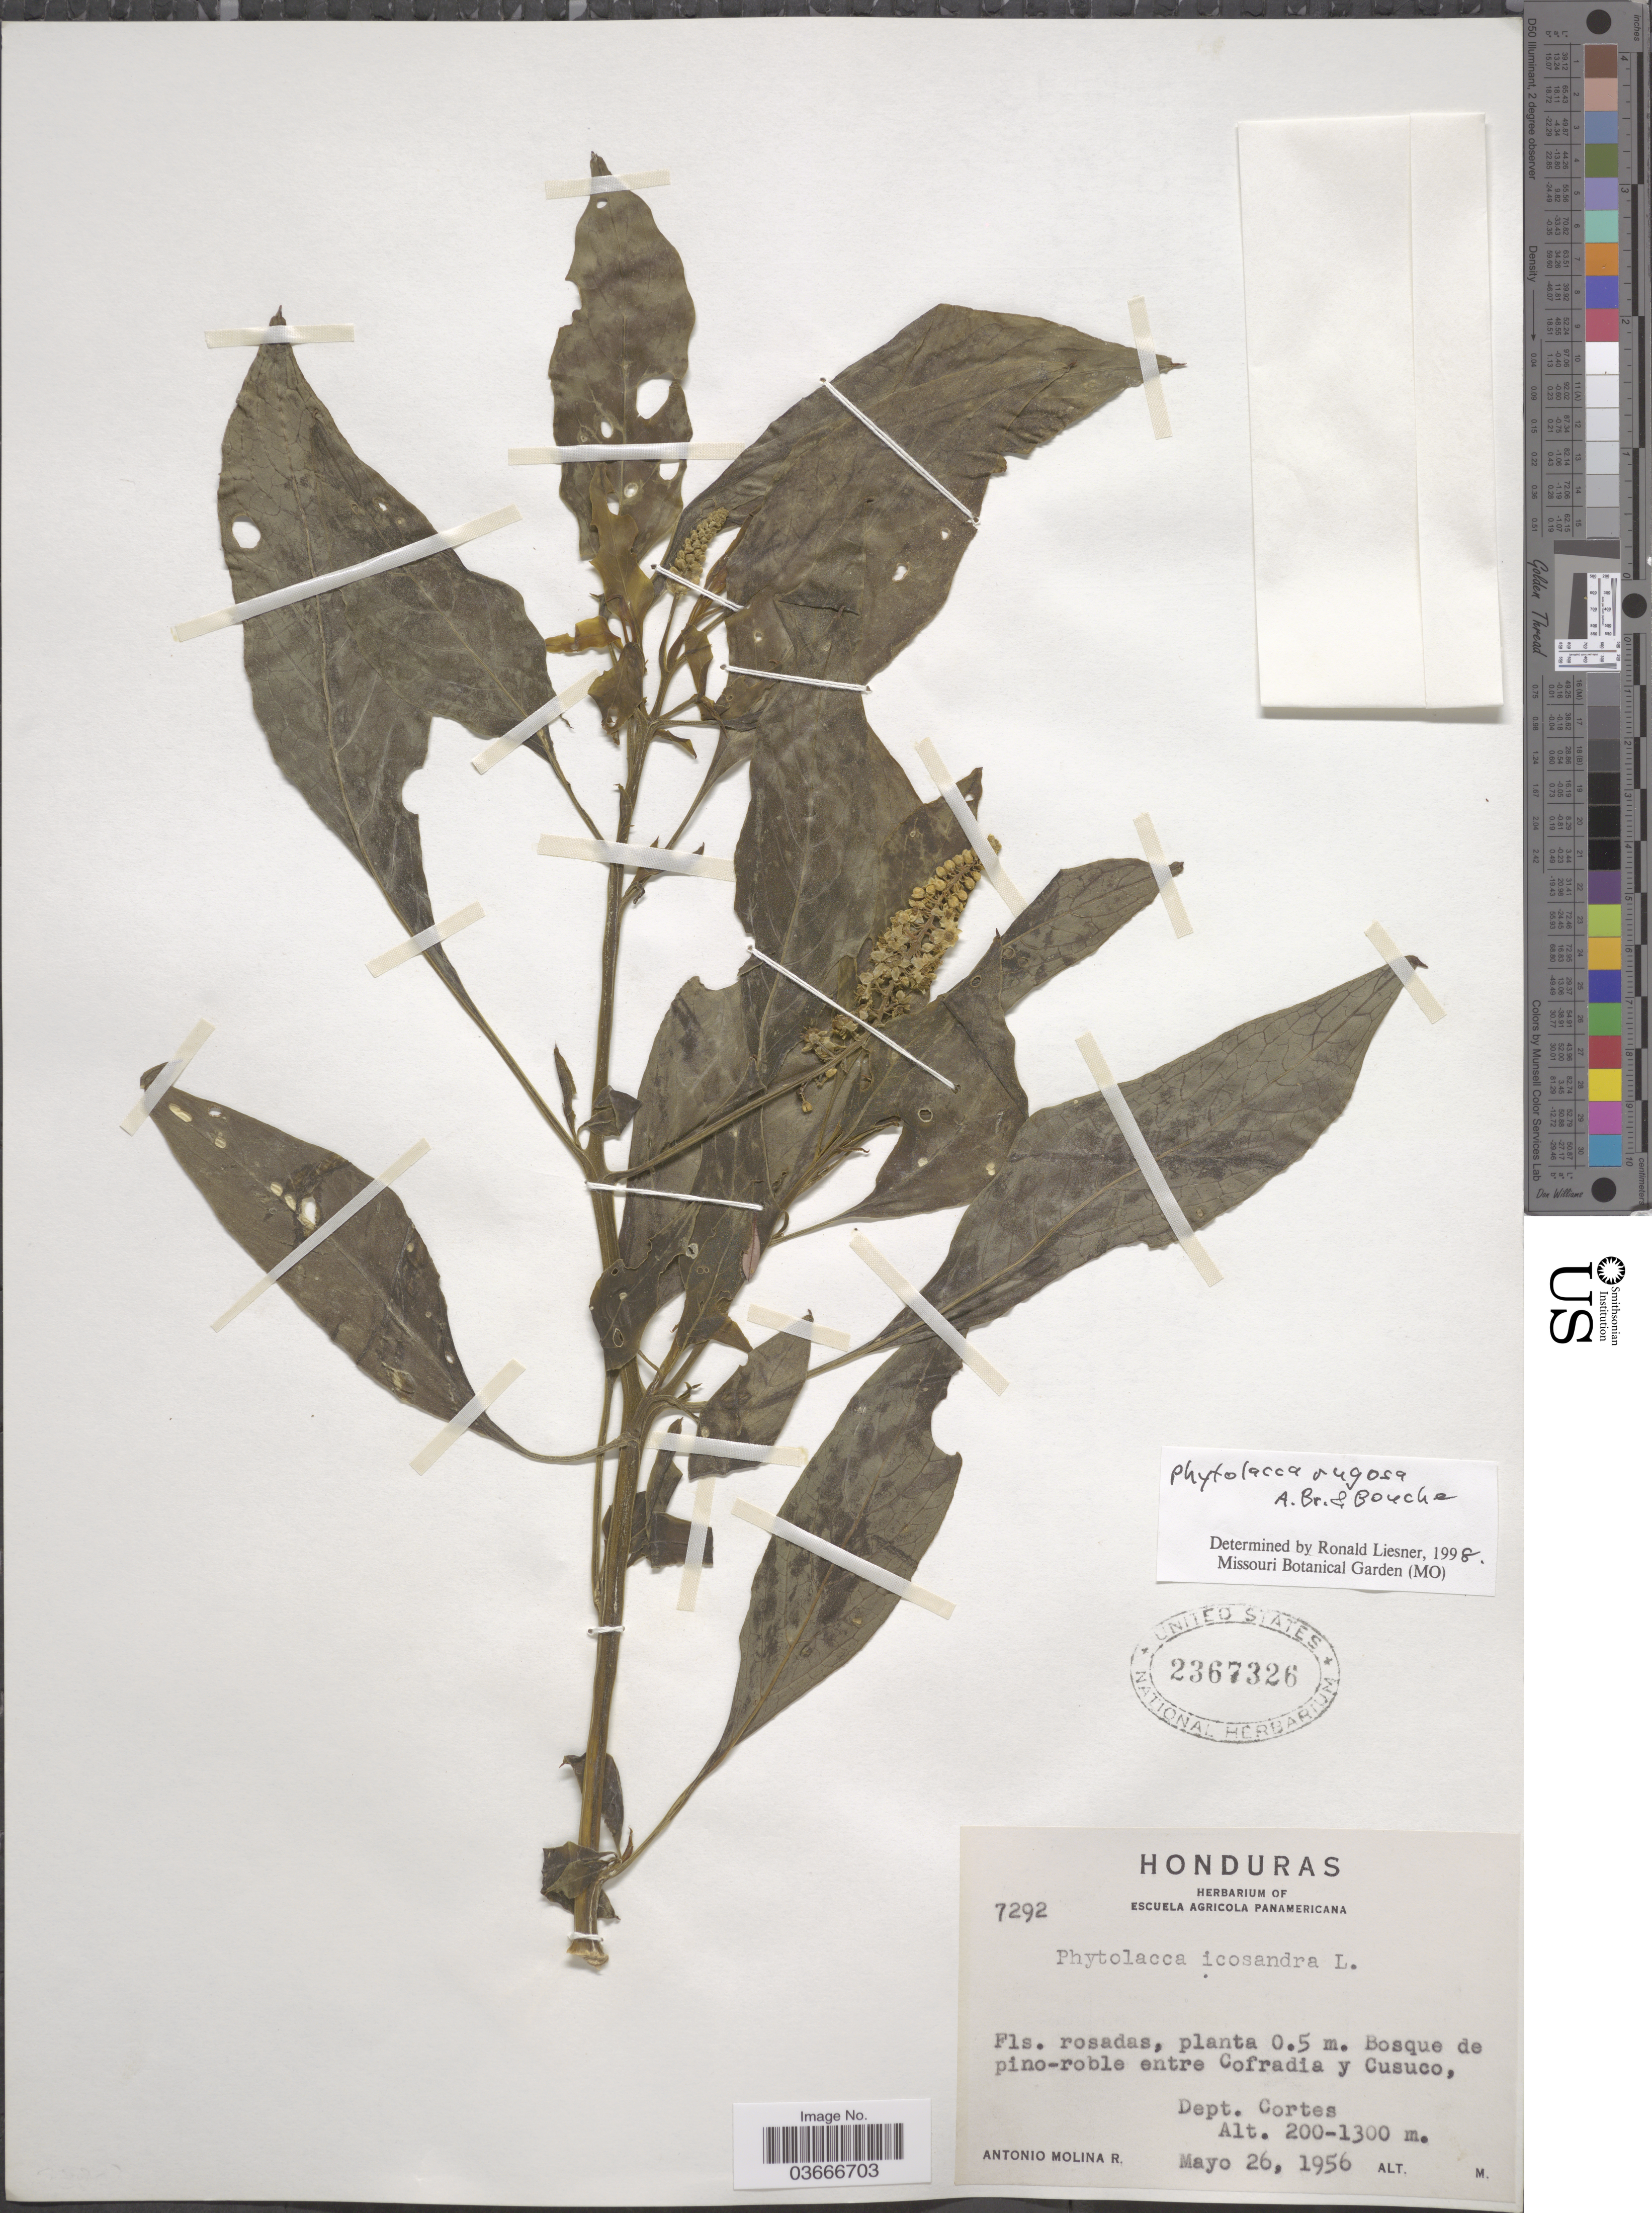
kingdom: Plantae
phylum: Tracheophyta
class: Magnoliopsida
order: Caryophyllales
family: Phytolaccaceae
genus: Phytolacca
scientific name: Phytolacca rugosa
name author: A. Braun & C.D. Bouché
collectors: A. Molina R.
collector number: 7292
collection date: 1956-05-26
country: Honduras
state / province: Cortés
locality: Bosque de pino-roble entre Cofradia y Cusuco, Dept. Cortes.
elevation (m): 200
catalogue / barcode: US 2367326